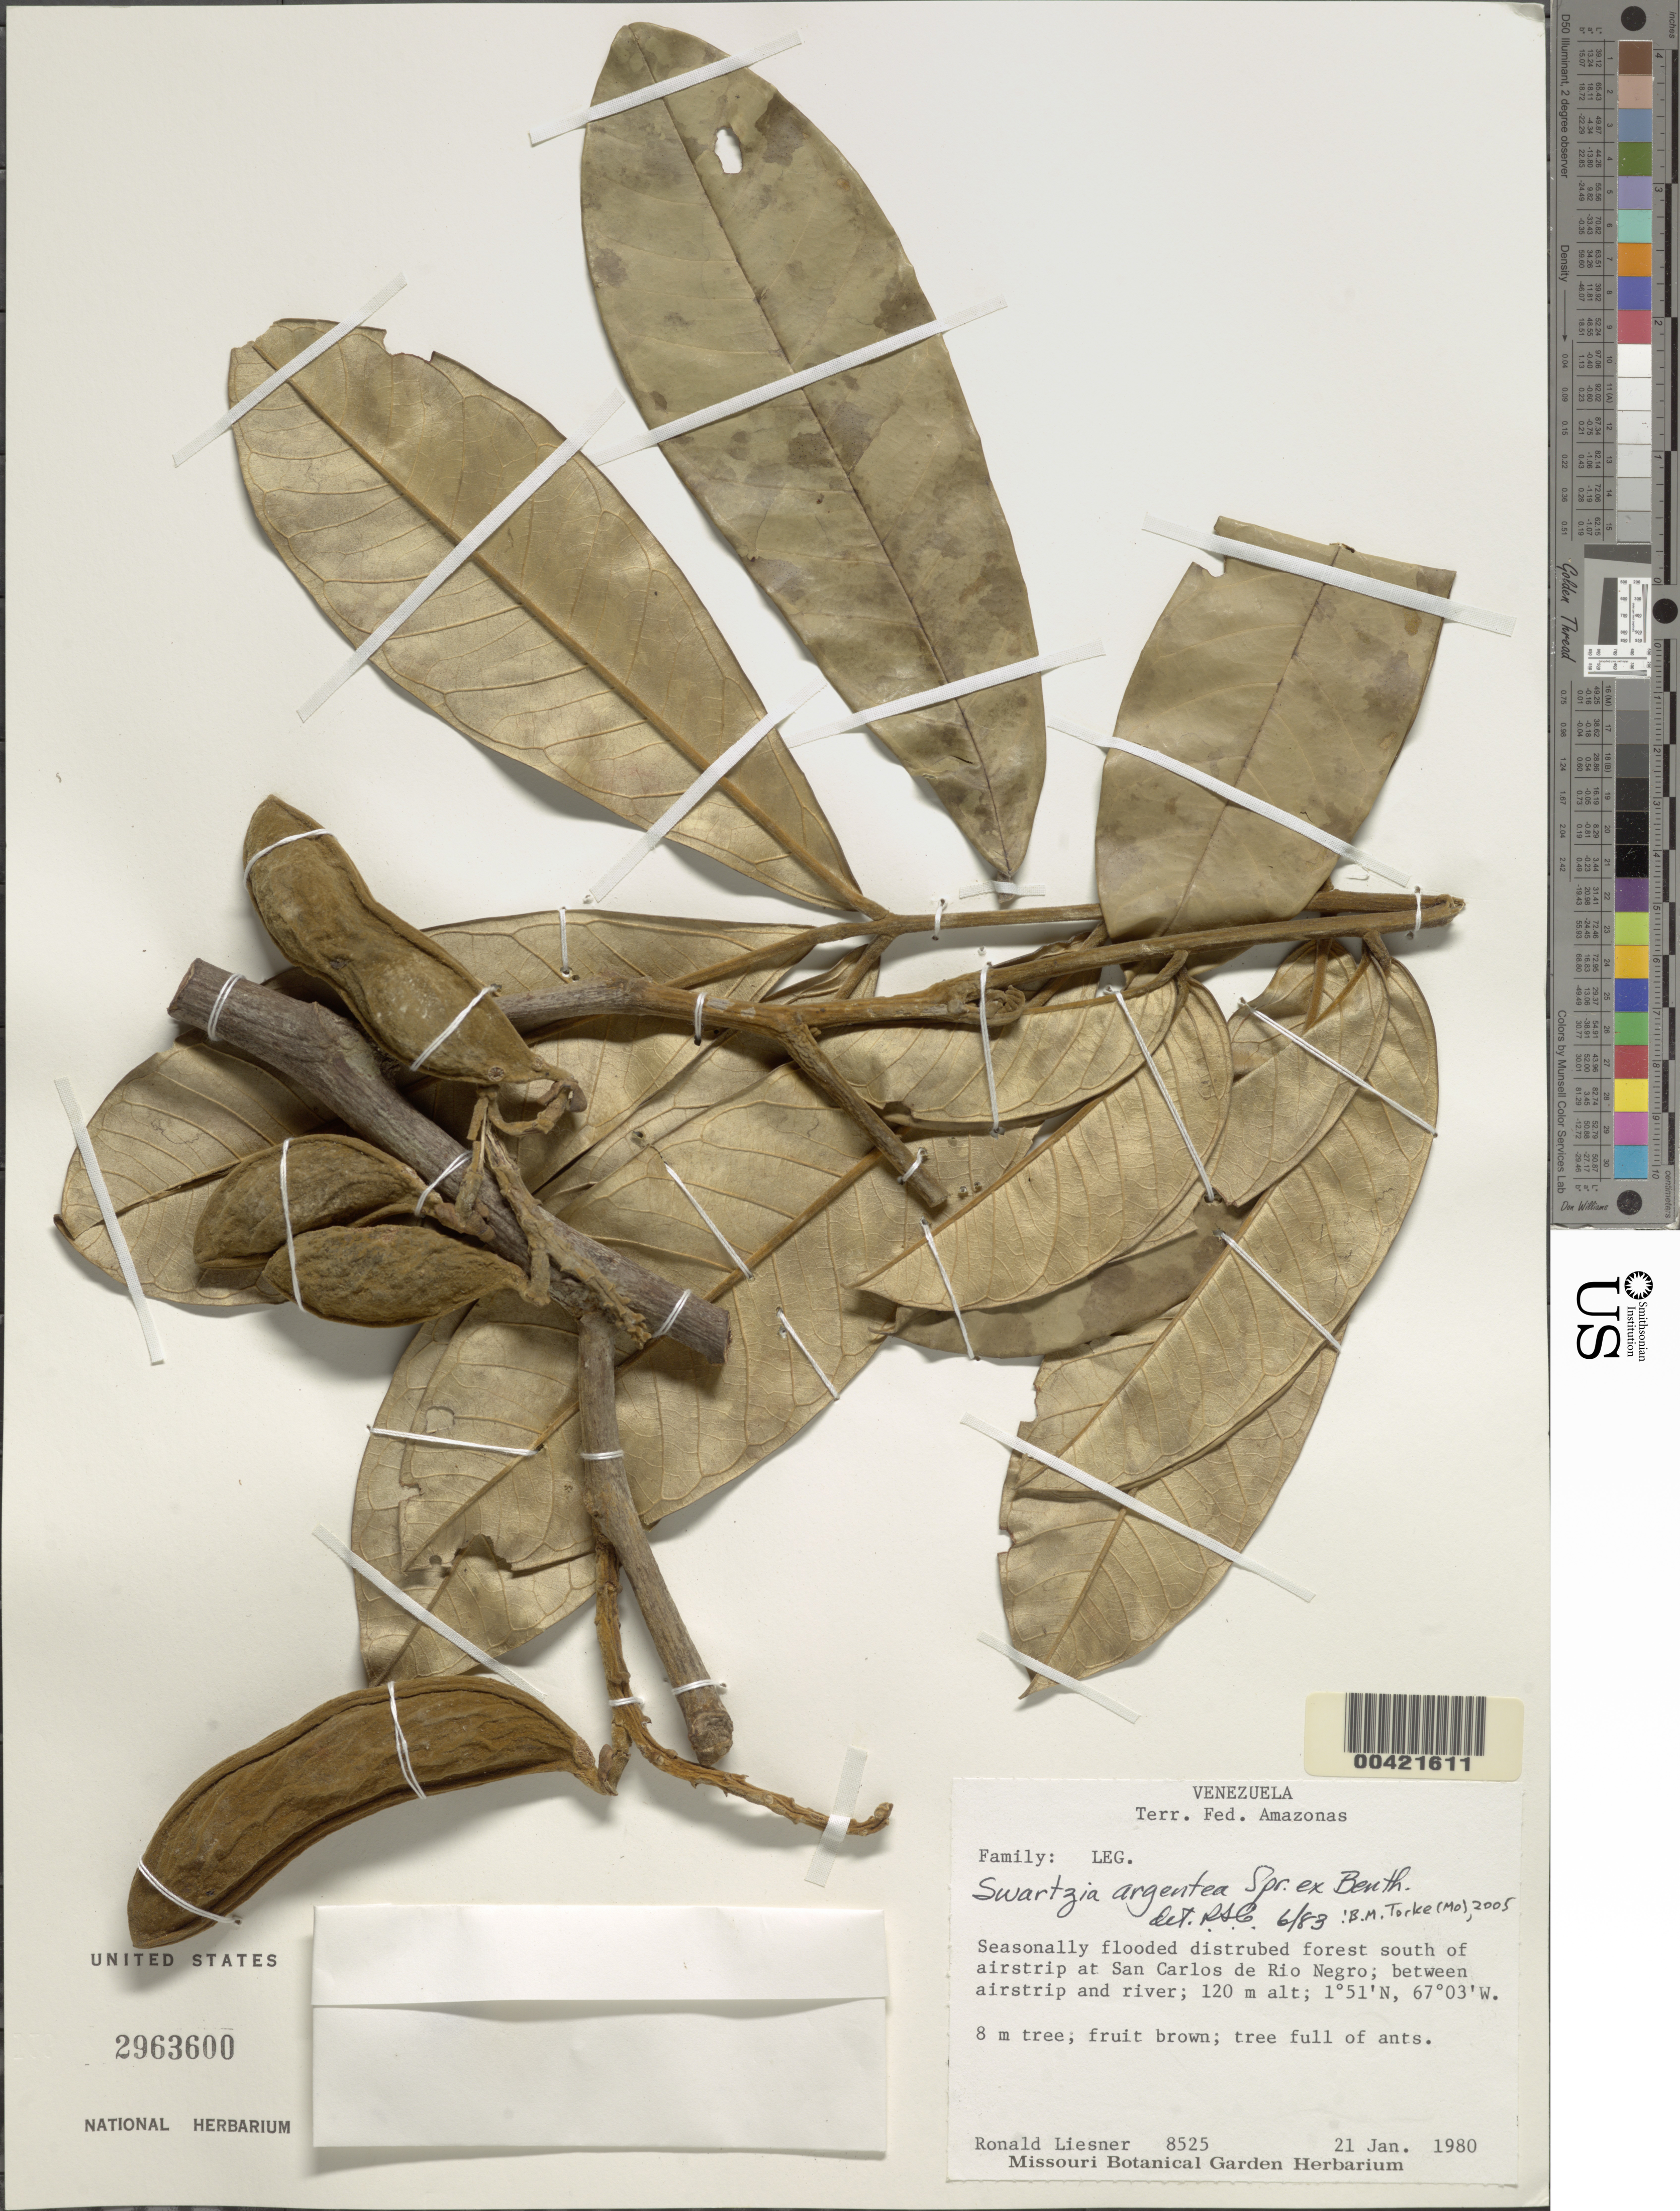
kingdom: Plantae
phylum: Tracheophyta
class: Magnoliopsida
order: Fabales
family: Fabaceae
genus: Swartzia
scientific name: Swartzia argentea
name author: Spruce ex Benth.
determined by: Cowan, R. S.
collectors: R. L. Liesner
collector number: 8525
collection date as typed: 23 Jan 1980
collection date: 1980-01-23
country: Venezuela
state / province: Amazonas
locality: San carlos de rio negro, s of airstrip at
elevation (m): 120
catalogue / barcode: US 2963600